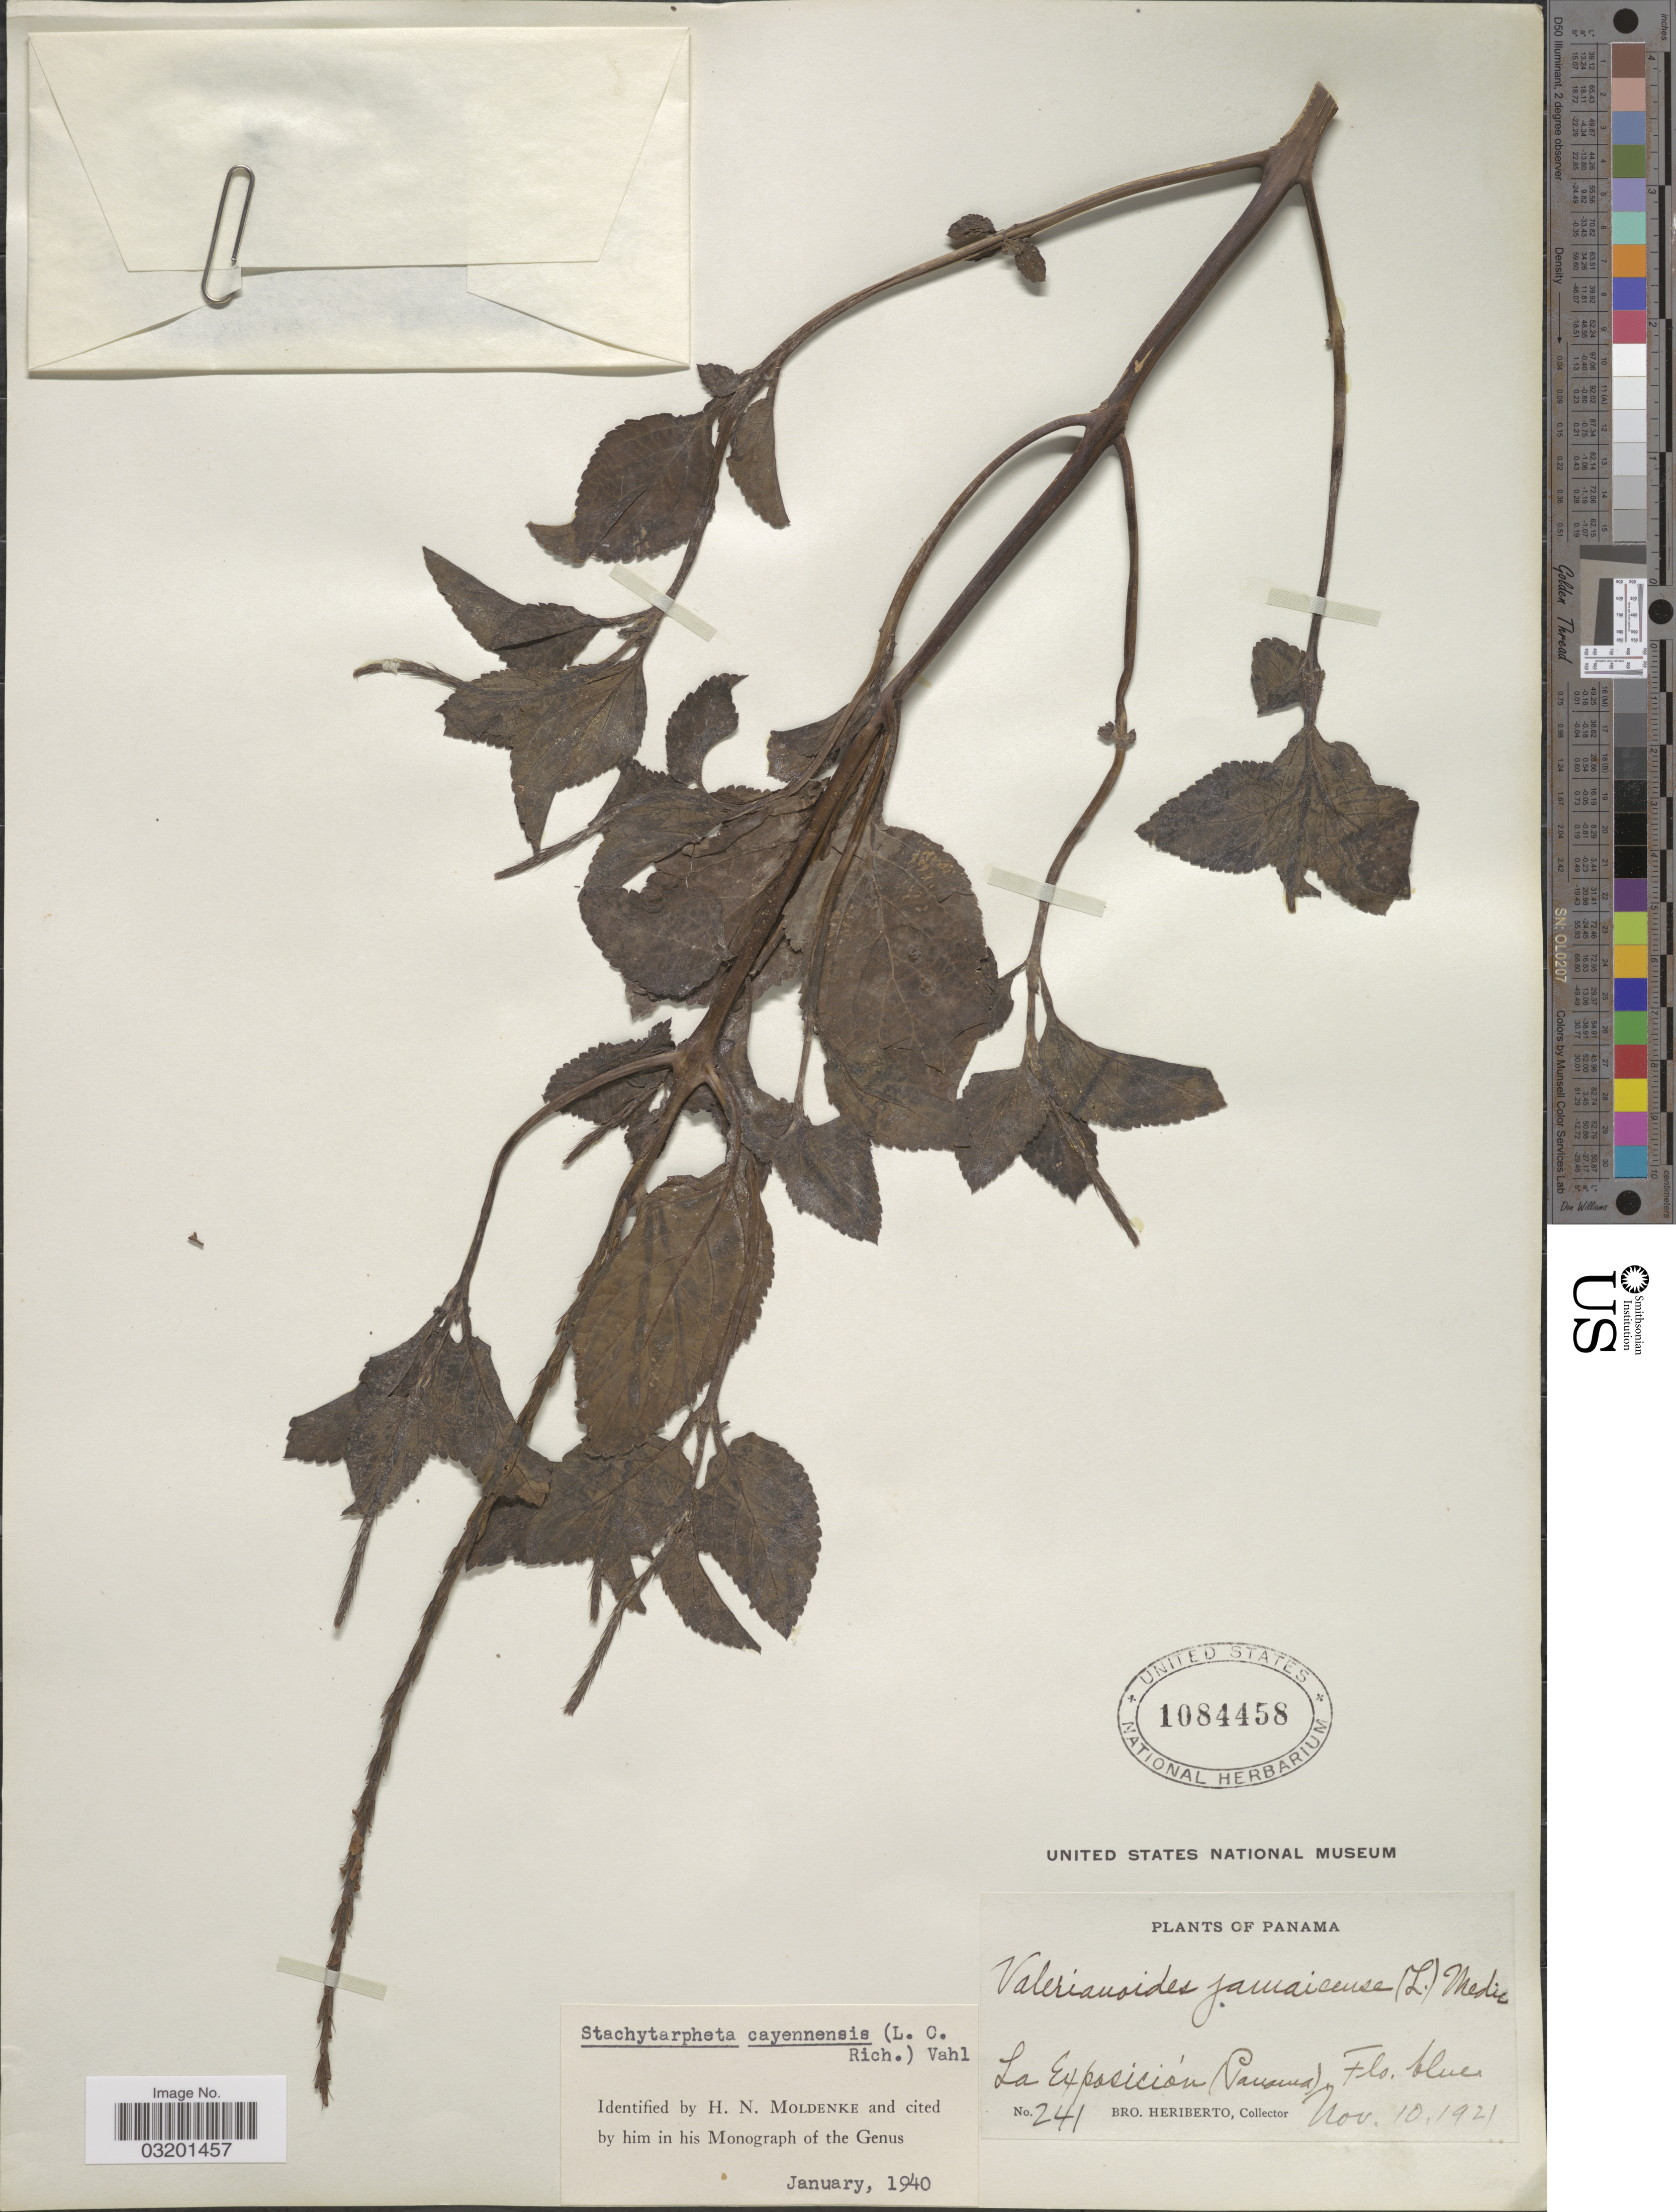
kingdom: Plantae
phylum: Tracheophyta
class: Magnoliopsida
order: Lamiales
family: Verbenaceae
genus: Stachytarpheta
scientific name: Stachytarpheta cayennensis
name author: (Rich.) Vahl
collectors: B. Heriberto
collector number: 241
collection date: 1921-11-10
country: Panama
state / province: Panamá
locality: La Exposición (Panama).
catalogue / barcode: US 1084458